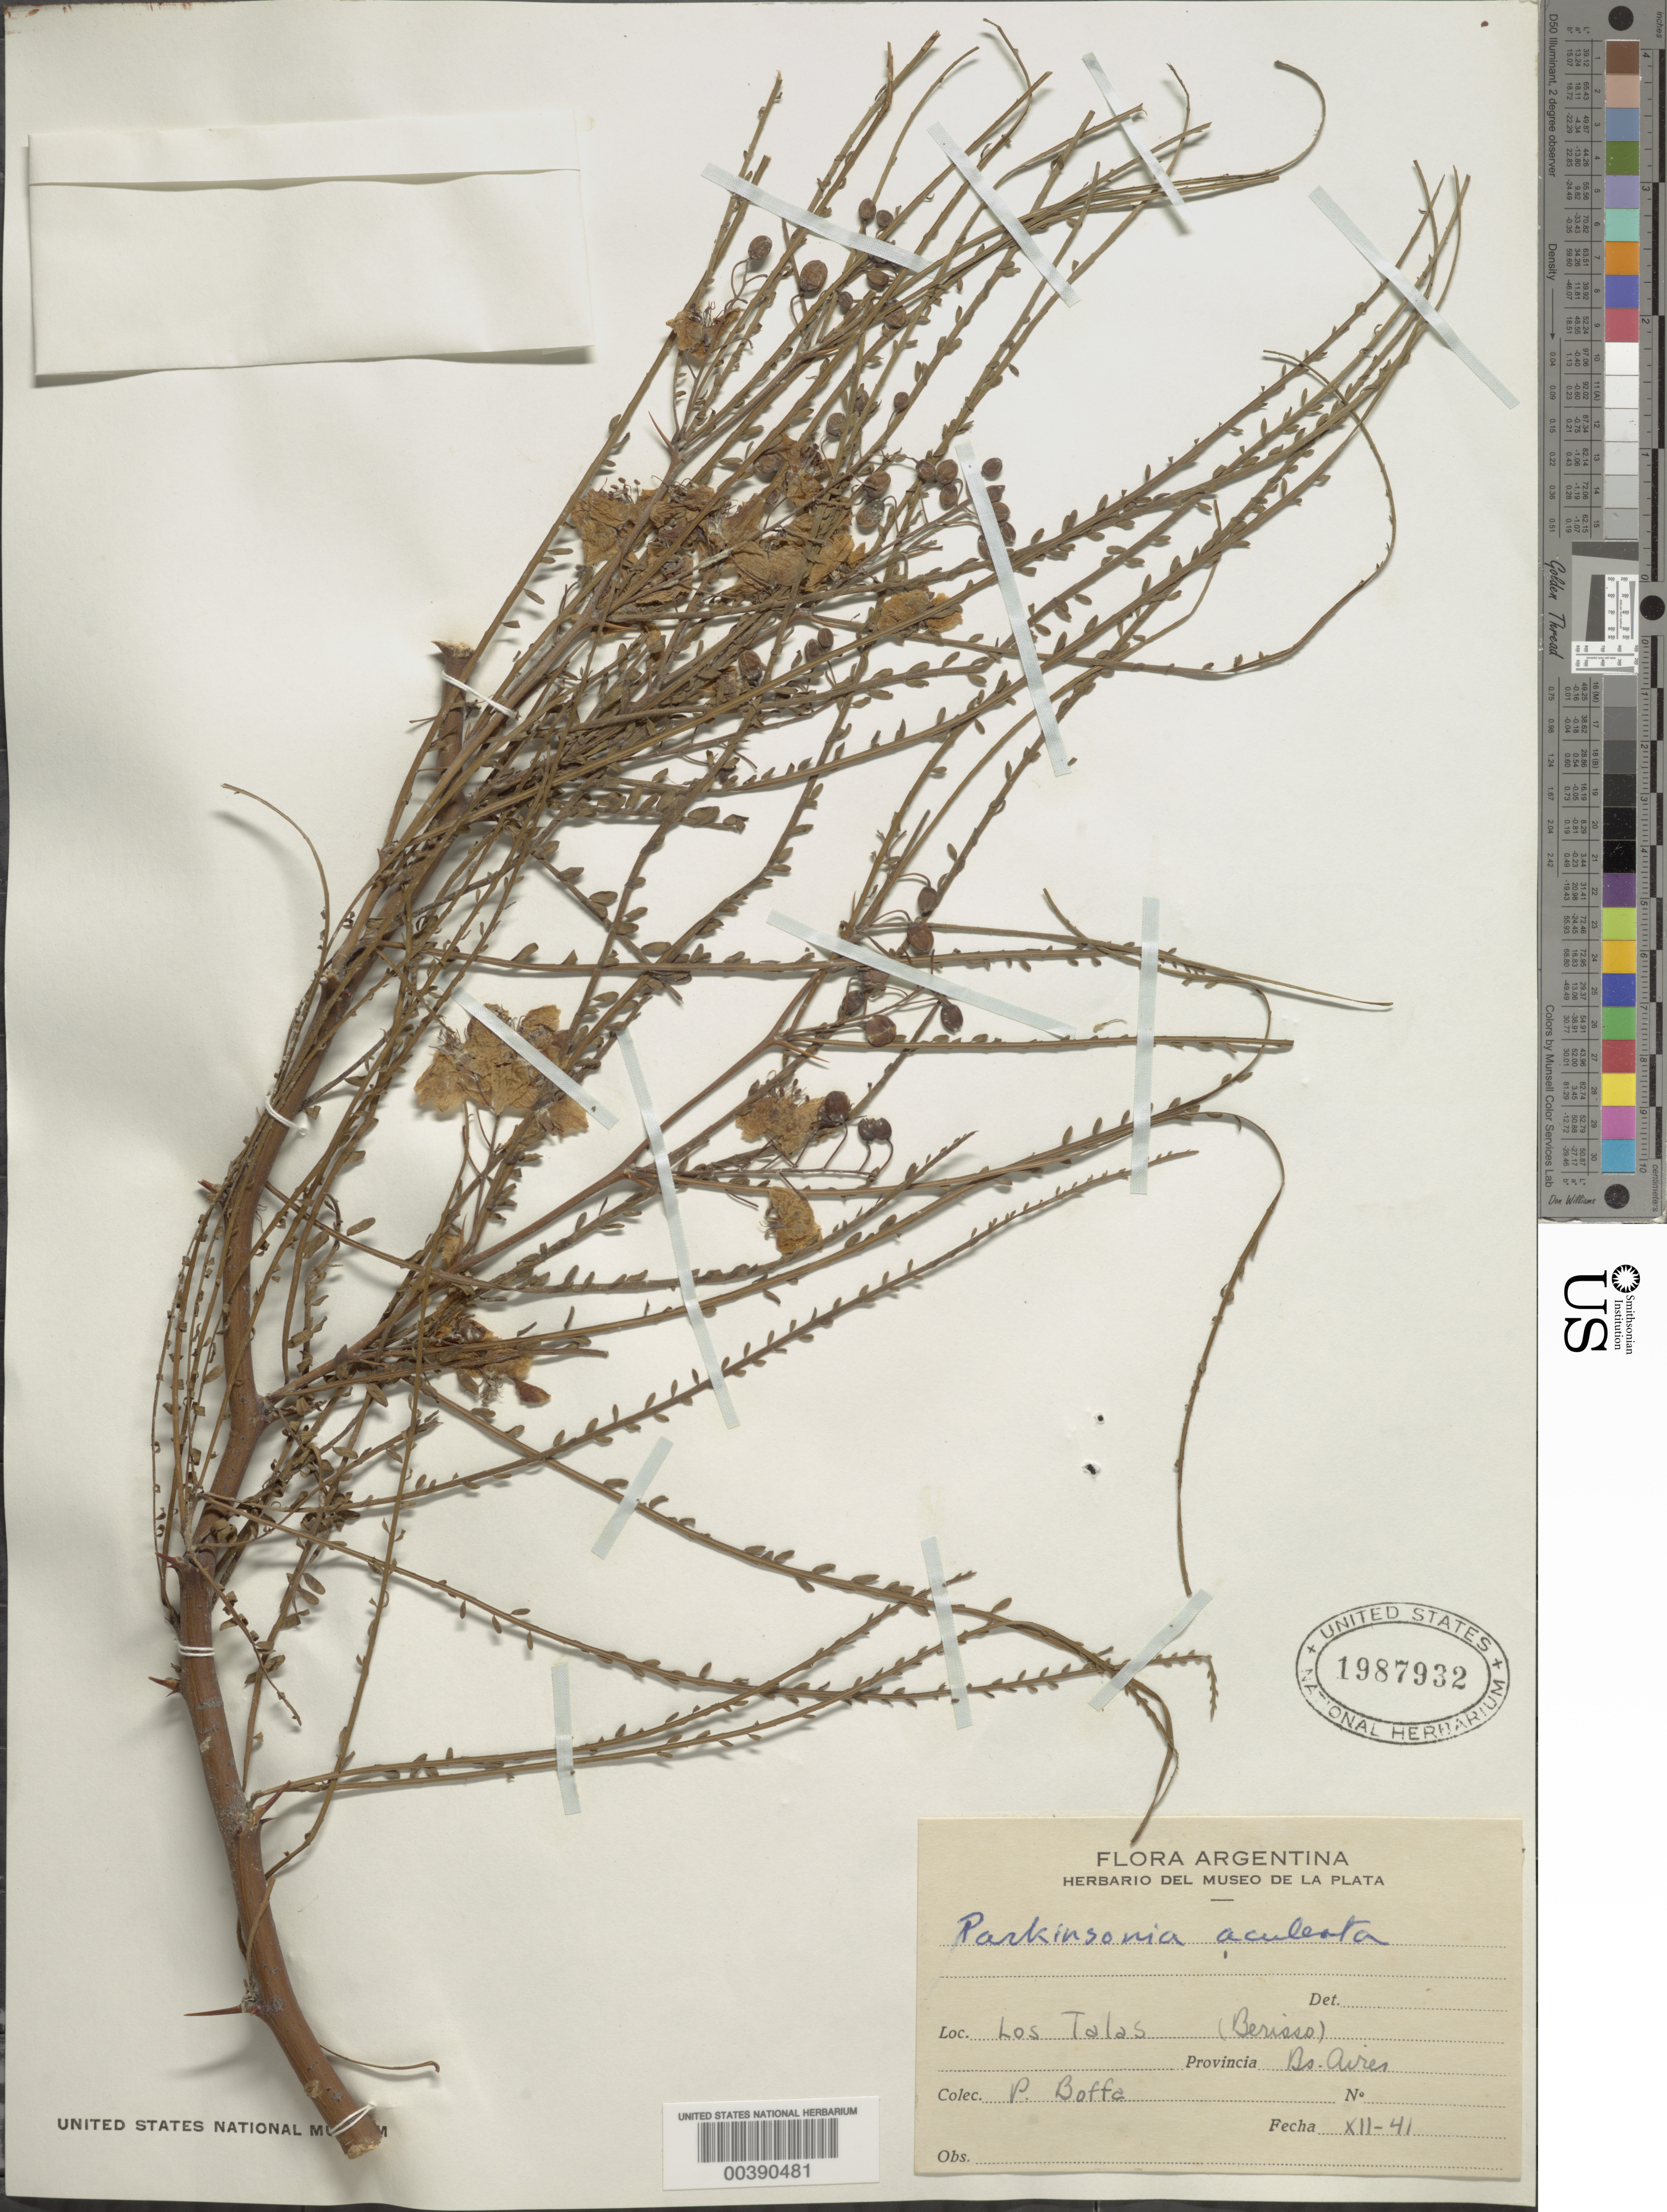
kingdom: Plantae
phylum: Tracheophyta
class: Magnoliopsida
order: Fabales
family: Fabaceae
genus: Parkinsonia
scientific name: Parkinsonia aculeata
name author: L.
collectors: P. Boffa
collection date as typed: Dec 1941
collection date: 1941-12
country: Argentina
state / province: Buenos Aires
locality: Los Talas (Berisso)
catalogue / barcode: US 1987932